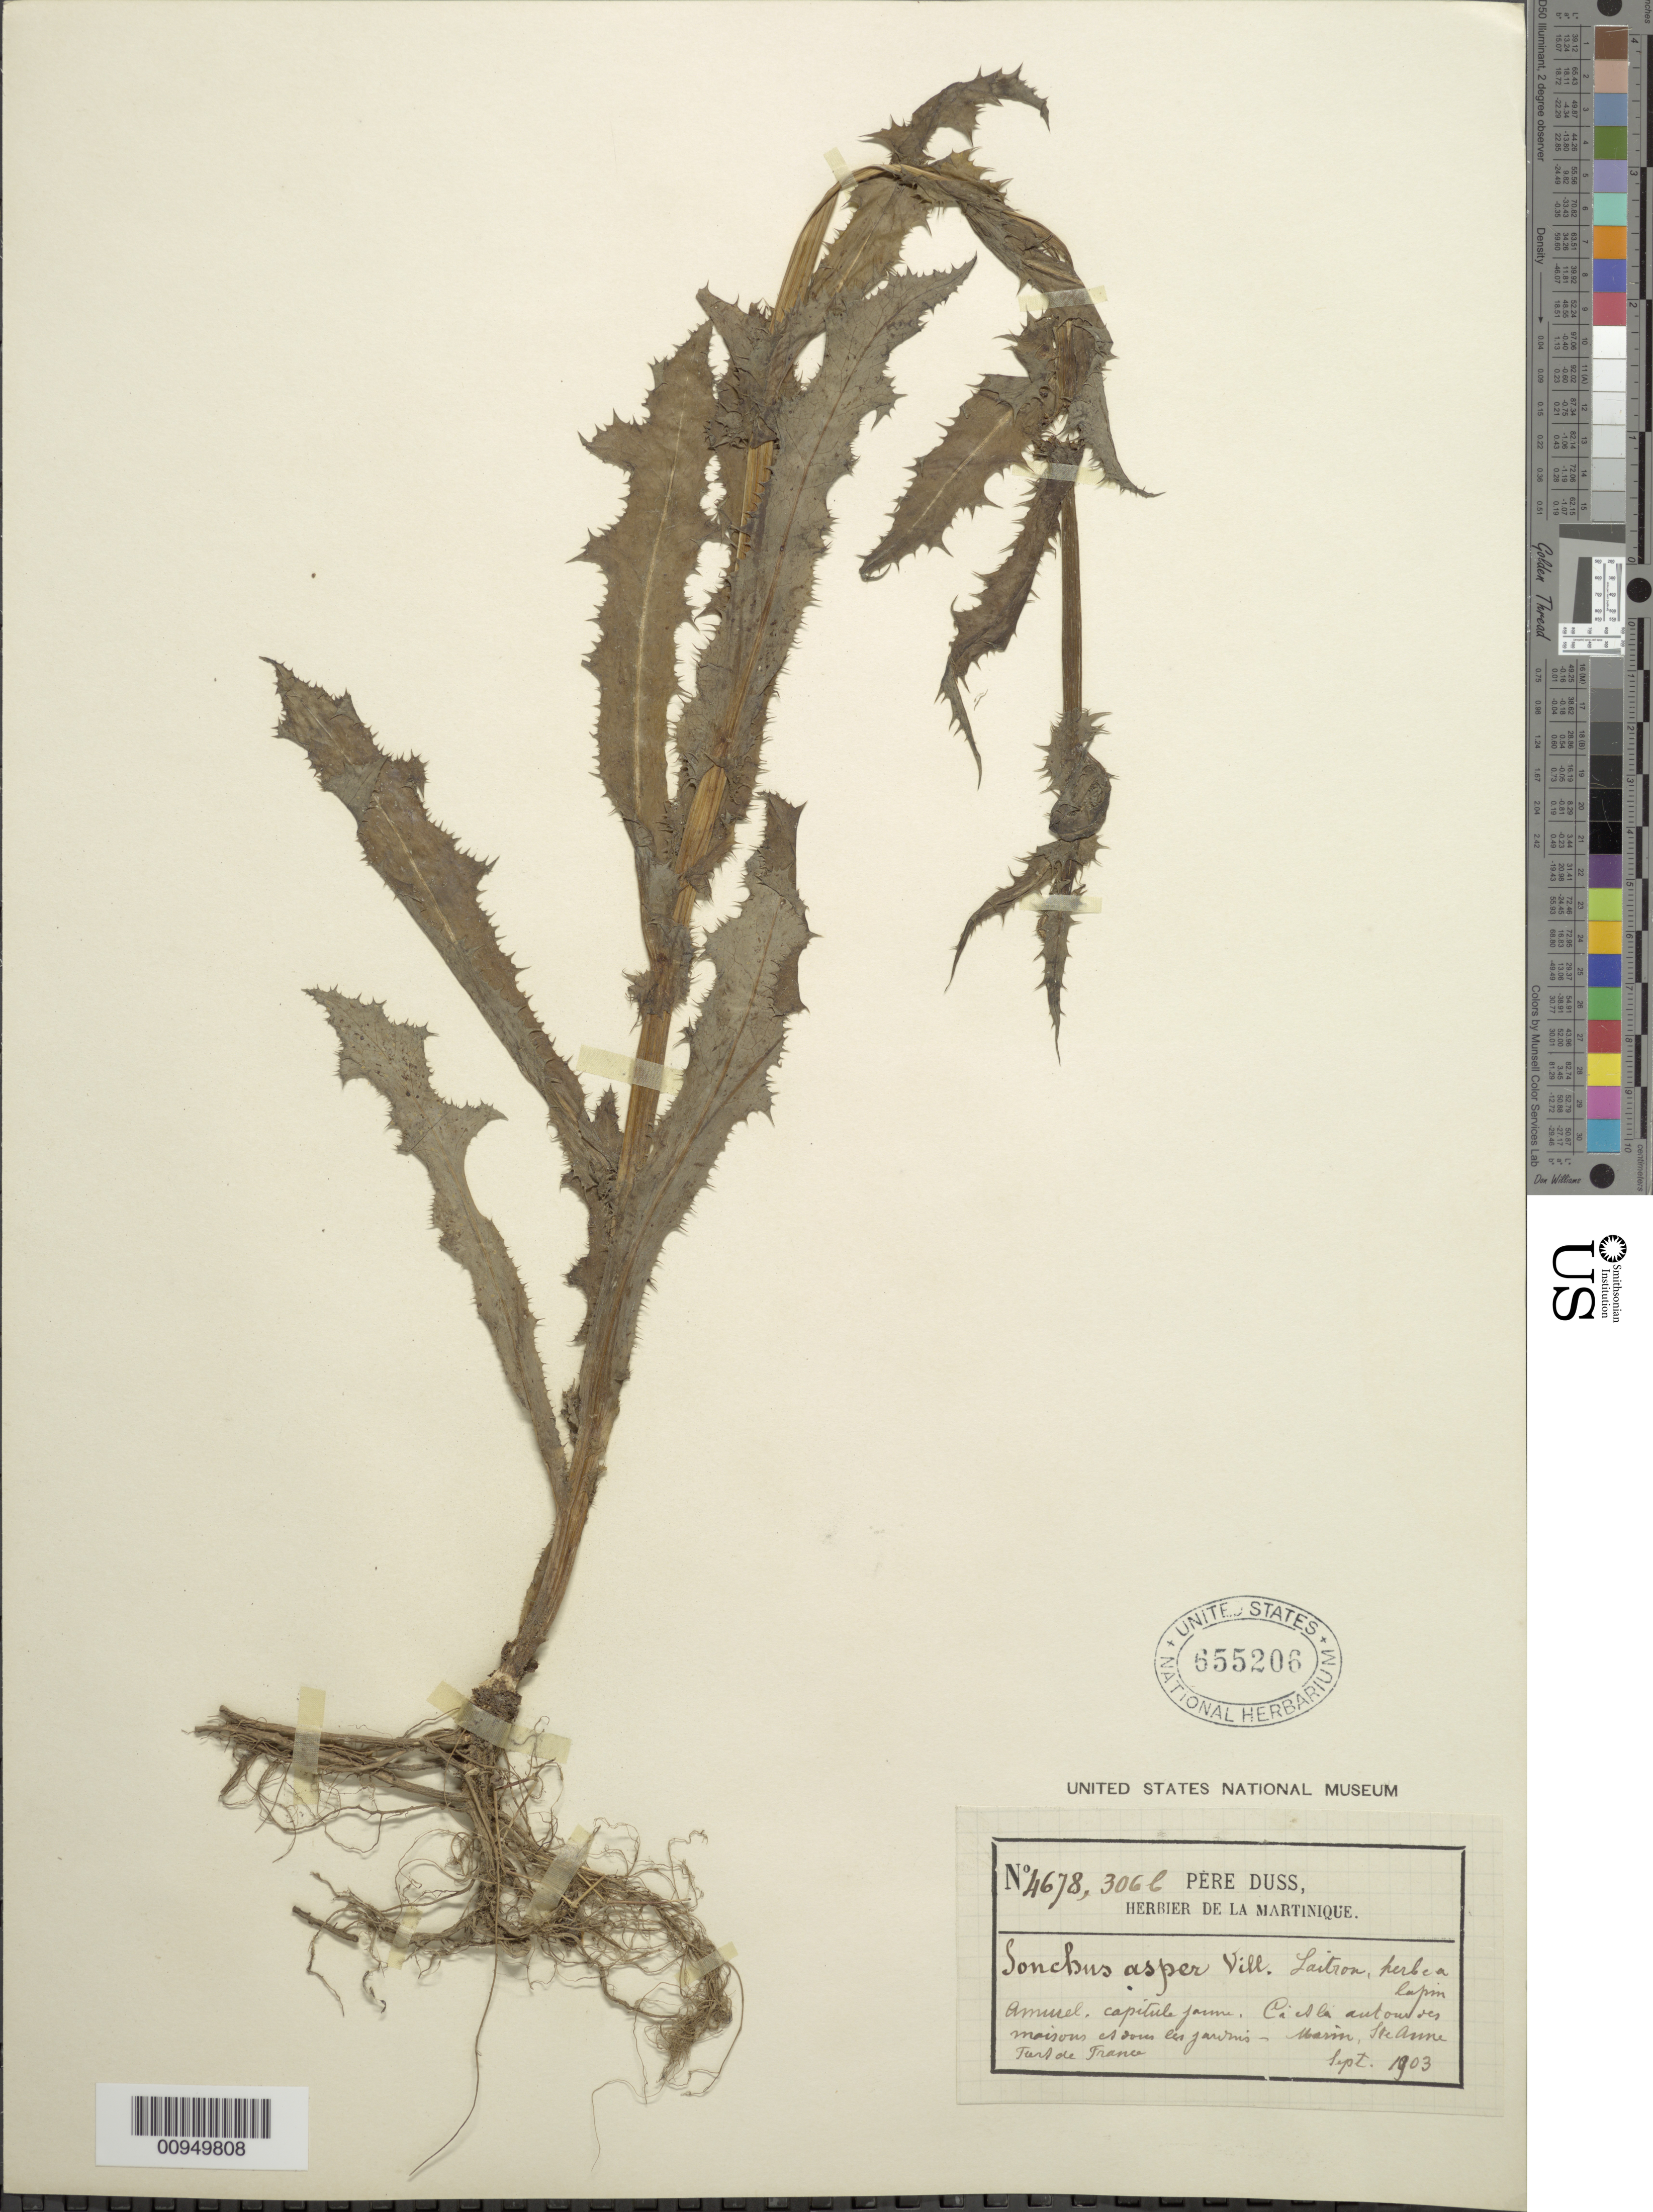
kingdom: Plantae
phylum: Tracheophyta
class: Magnoliopsida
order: Asterales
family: Asteraceae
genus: Sonchus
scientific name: Sonchus asper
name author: (L.) Hill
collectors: Père Duss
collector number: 4678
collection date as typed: Sep 1903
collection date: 1903-09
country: Martinique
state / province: Fort-de-France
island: Martinique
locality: St. Anne, Fort de France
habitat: "Ca'et autour des maisons et dans les jardines"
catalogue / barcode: US 655206